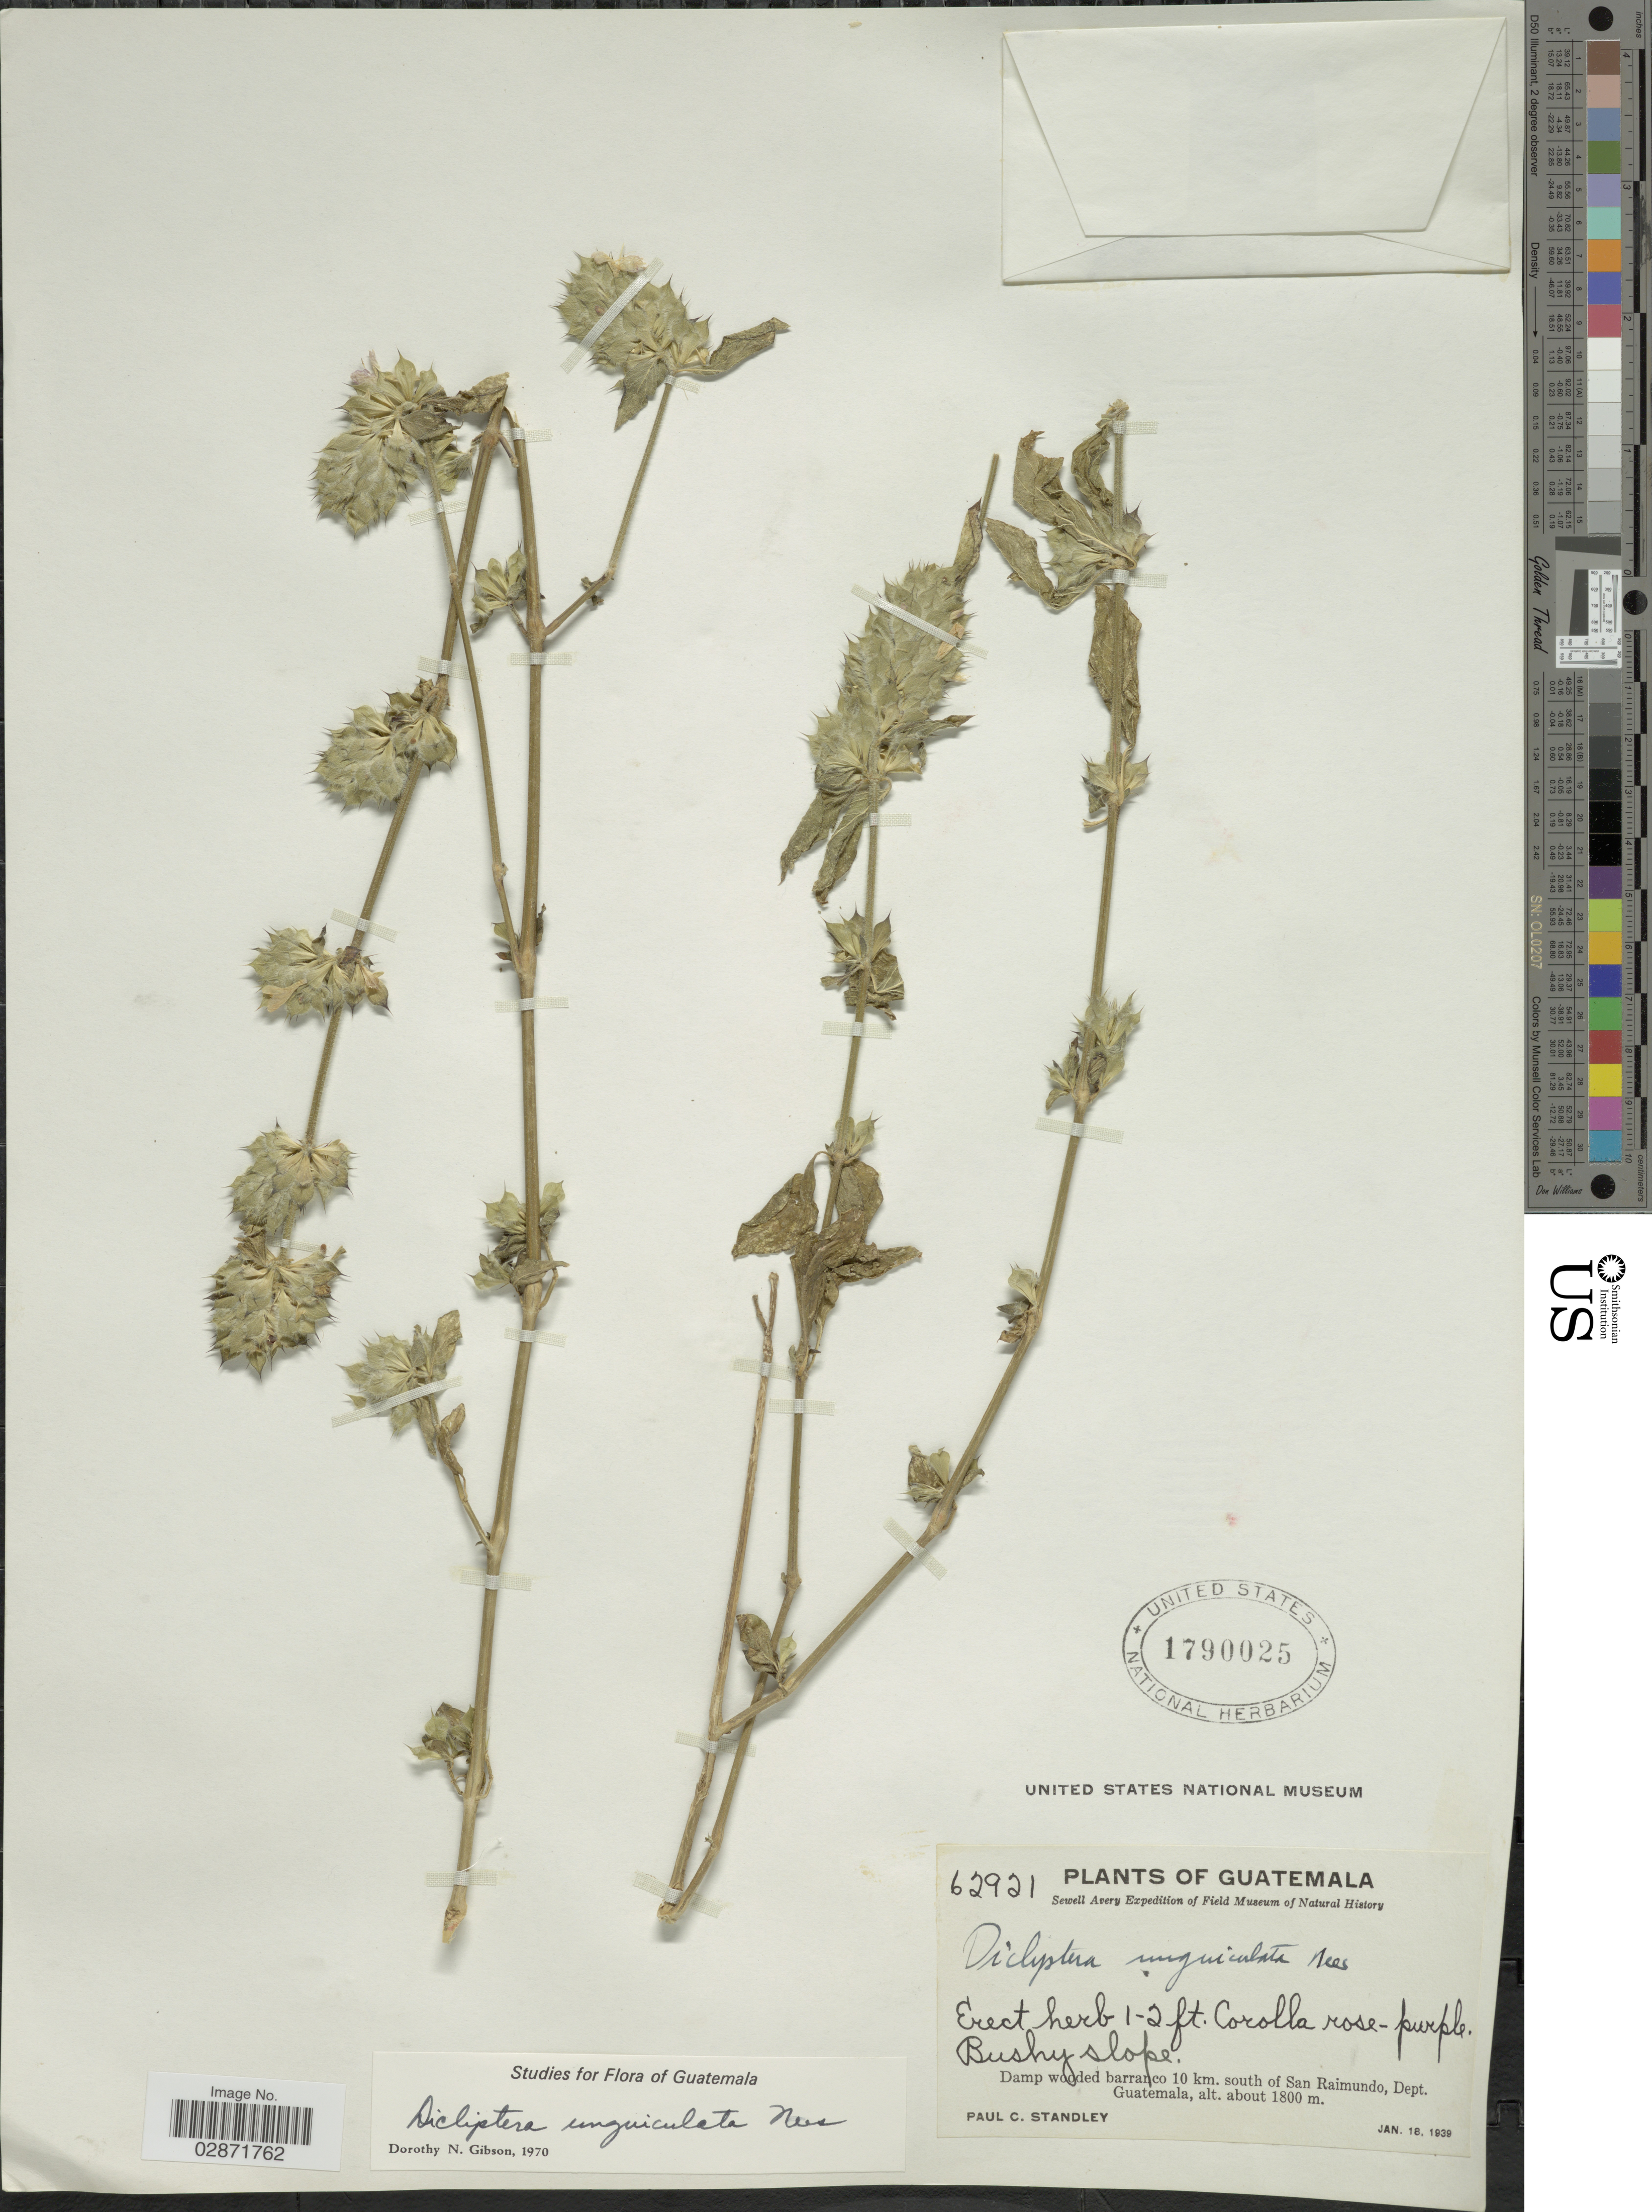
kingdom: Plantae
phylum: Tracheophyta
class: Magnoliopsida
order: Lamiales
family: Acanthaceae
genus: Dicliptera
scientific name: Dicliptera unguiculata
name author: Nees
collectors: P. C. Standley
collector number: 62921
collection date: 1939-01-18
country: Guatemala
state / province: Guatemala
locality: Damp wooded barranco 10 km. south of San Raimundo, Dept. Guatemala.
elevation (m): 1800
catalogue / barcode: US 1790025